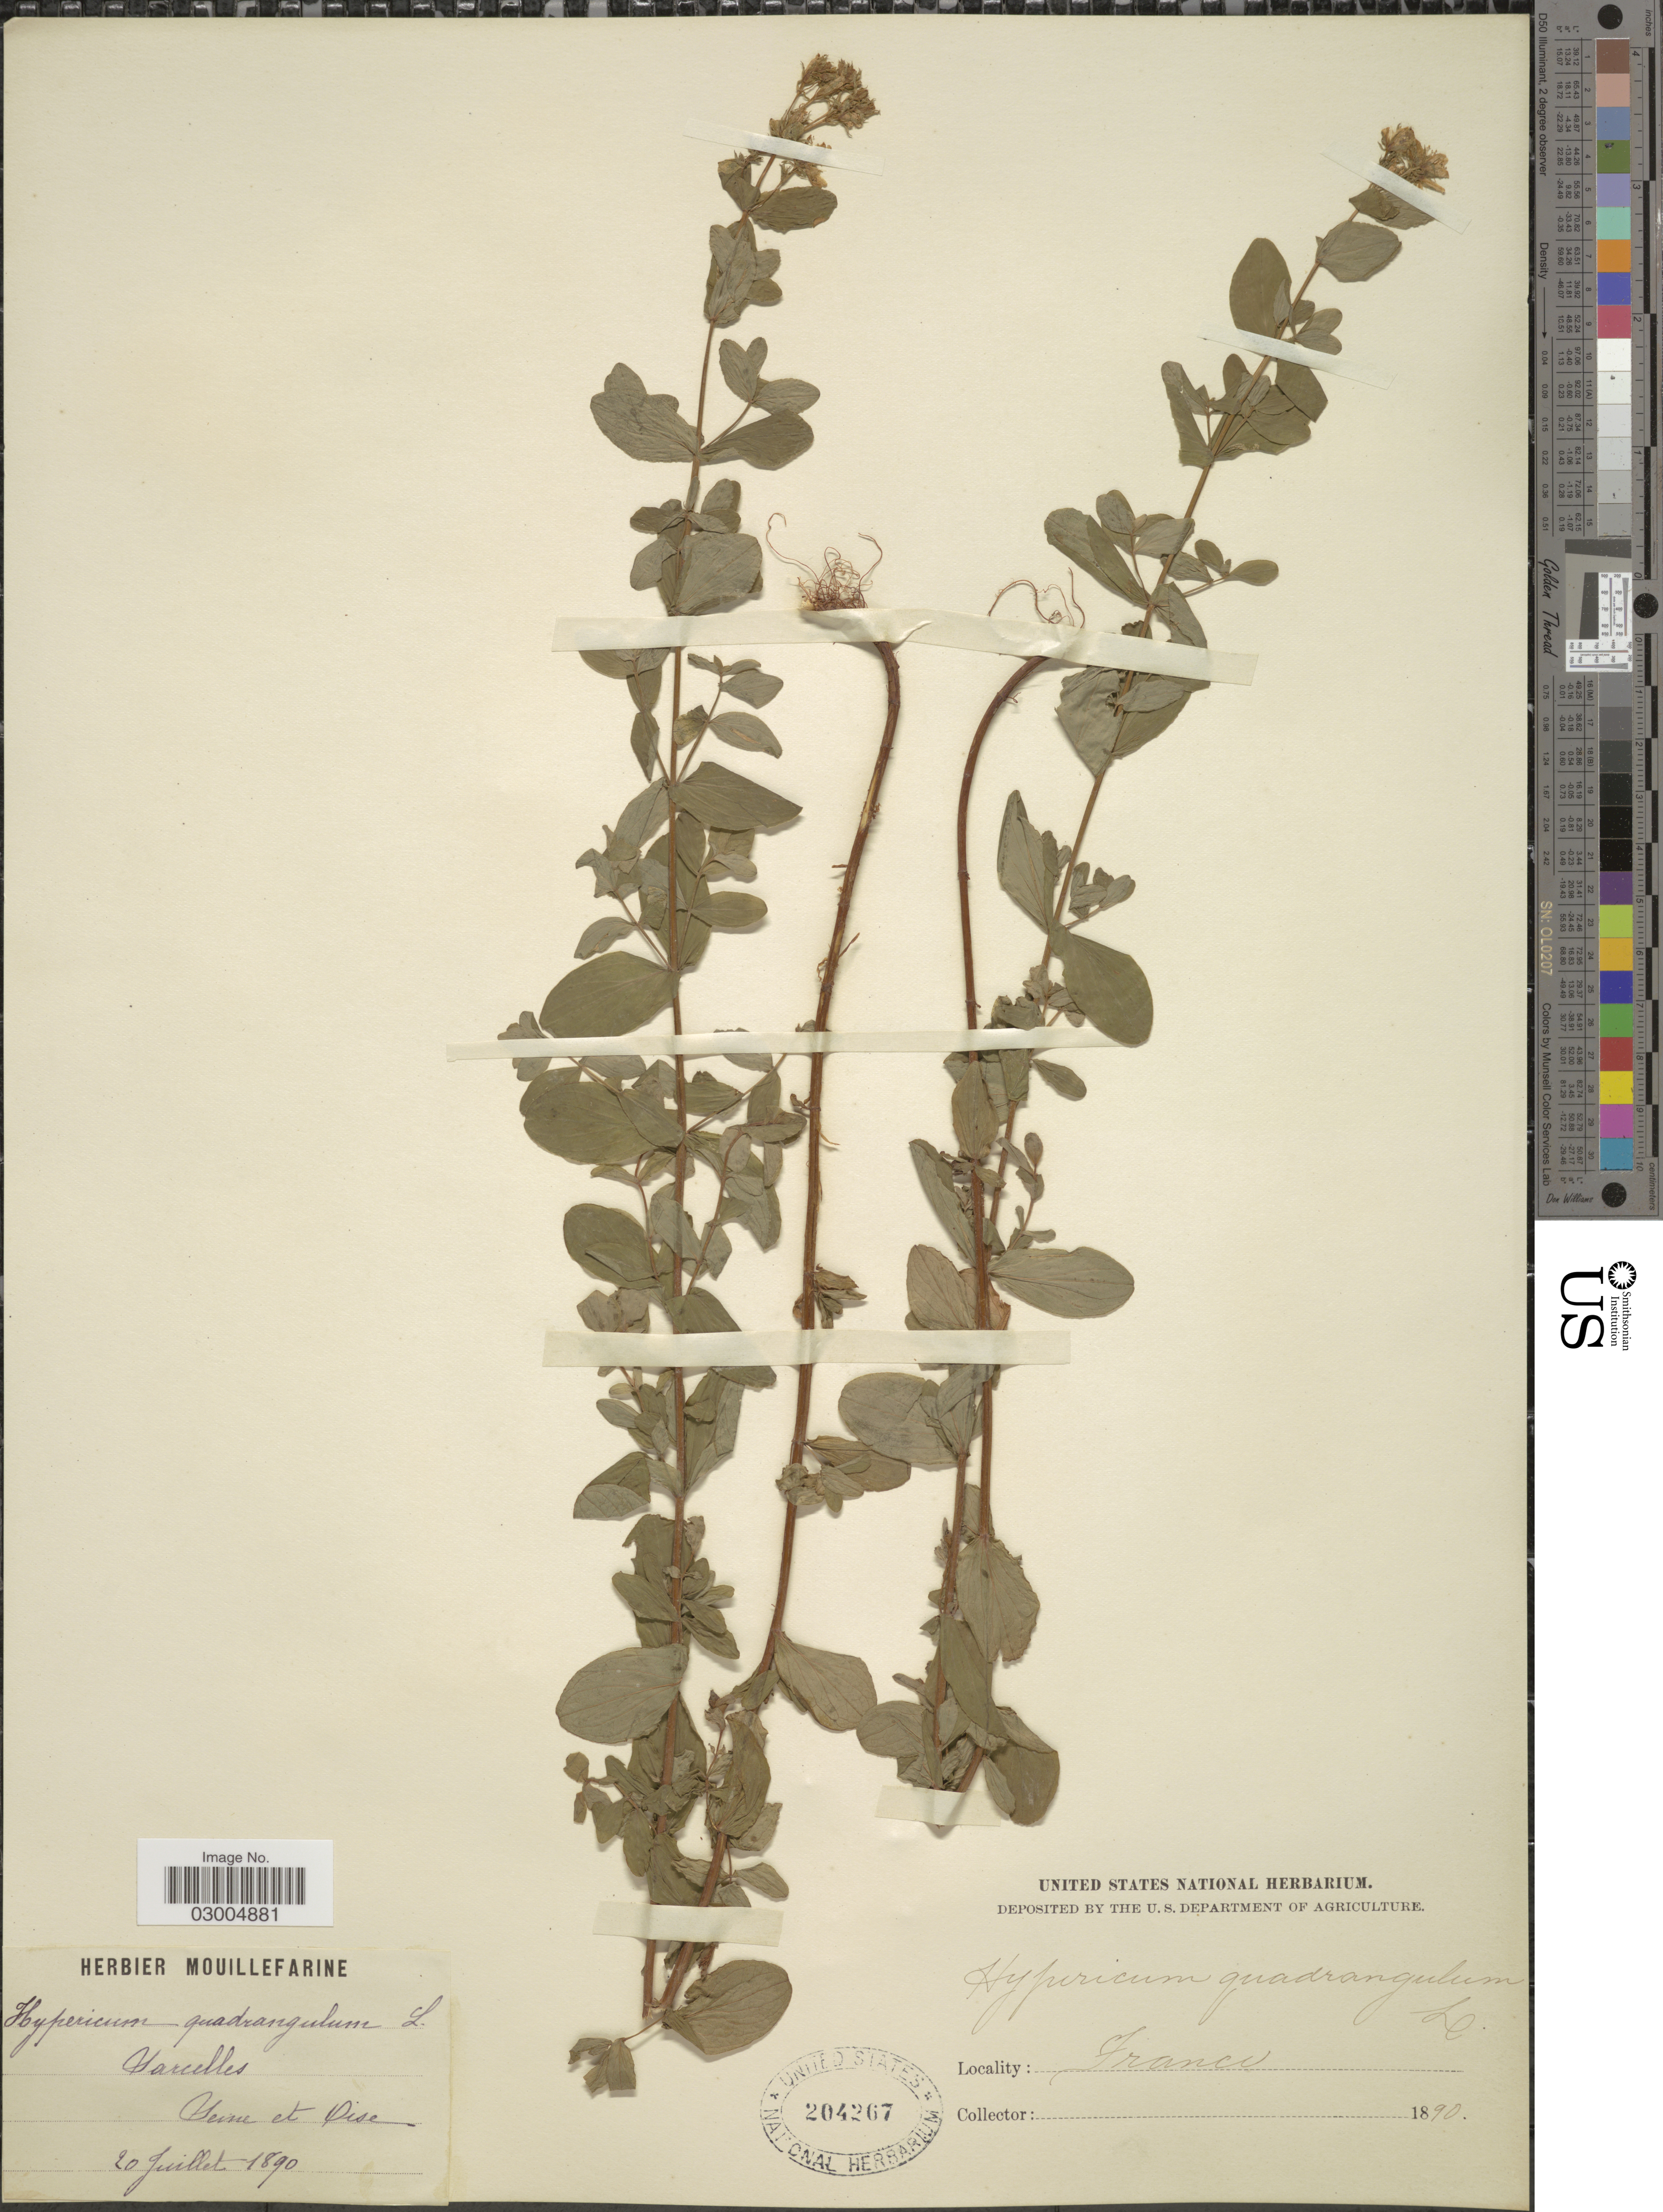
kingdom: Plantae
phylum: Tracheophyta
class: Magnoliopsida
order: Malpighiales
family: Hypericaceae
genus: Hypericum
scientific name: Hypericum quadrangulum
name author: L.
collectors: ex herb. Mouillefarine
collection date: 1890-07-20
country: France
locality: Marcelles, Seine et Oise.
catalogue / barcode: US 204267